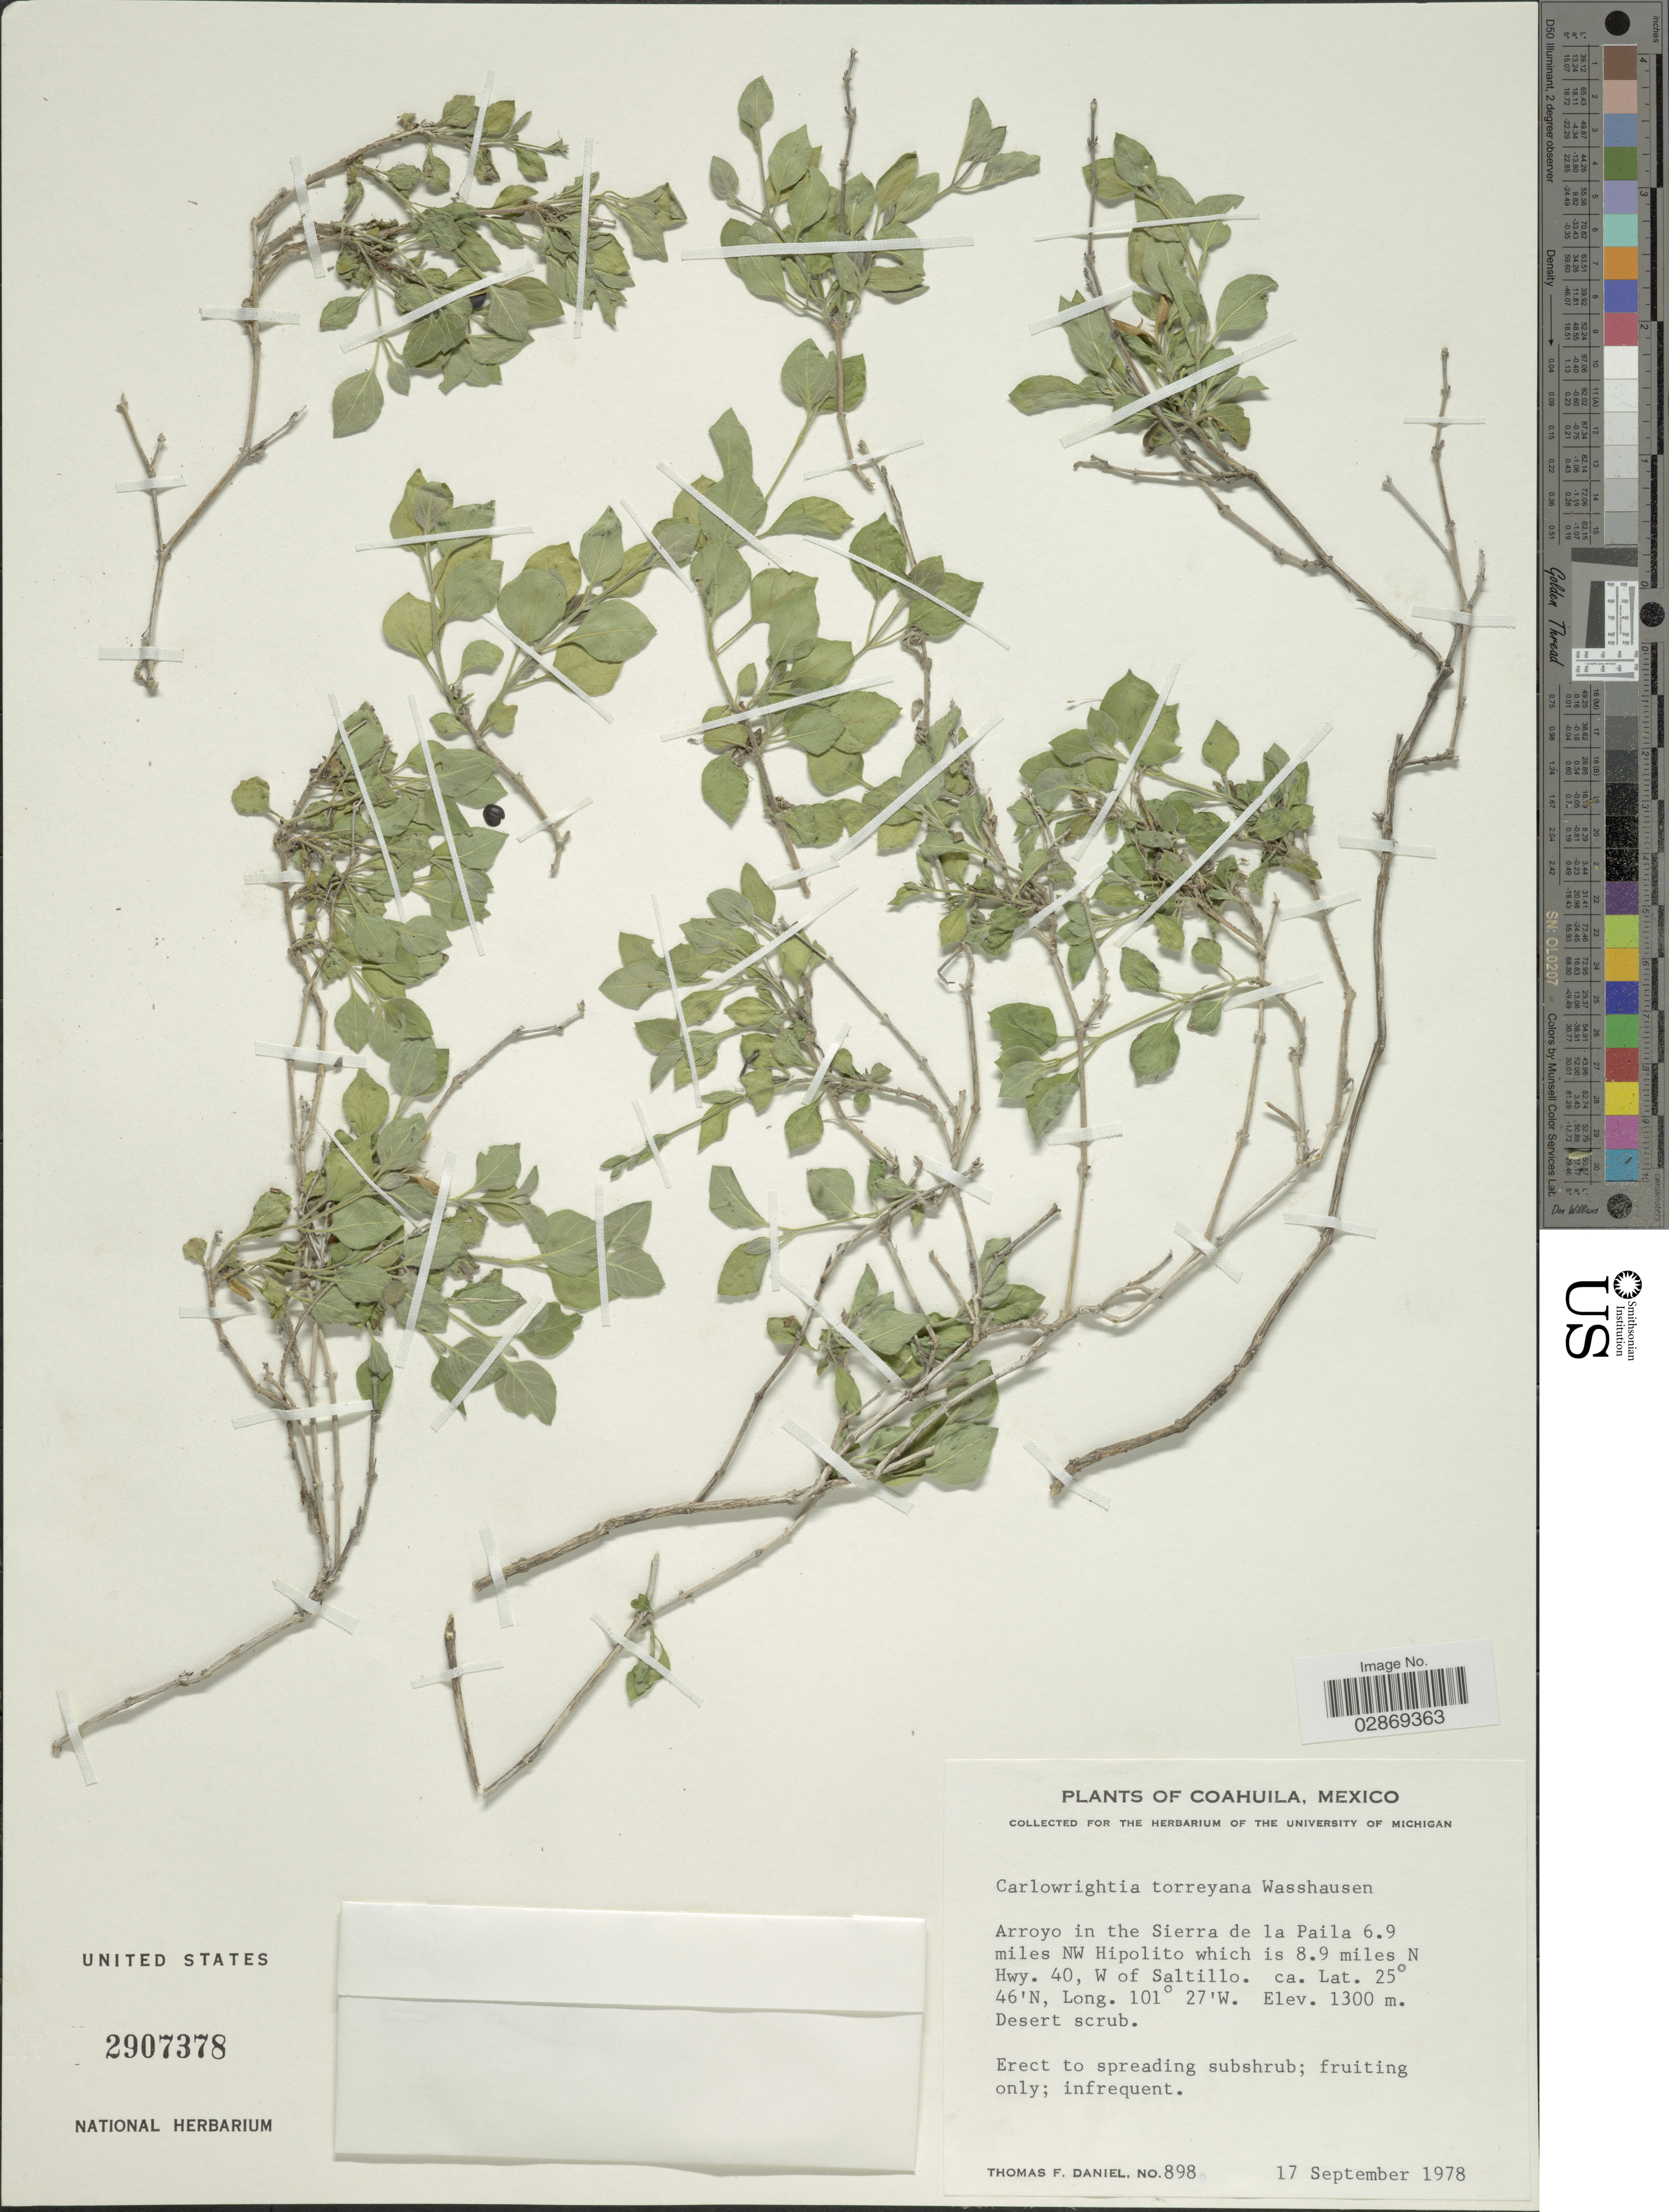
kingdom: Plantae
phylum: Tracheophyta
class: Magnoliopsida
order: Lamiales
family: Acanthaceae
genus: Carlowrightia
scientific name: Carlowrightia torreyana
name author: Wassh.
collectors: T. F. Daniel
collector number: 898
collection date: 1978-09-17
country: Mexico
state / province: Coahuila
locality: Arroyo in the Sierra de la Paila, 6.9 miles NW Hipolito which is 8.9 miles N Hwy. 40, W of Saltillo.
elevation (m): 1300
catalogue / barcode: US 2907378